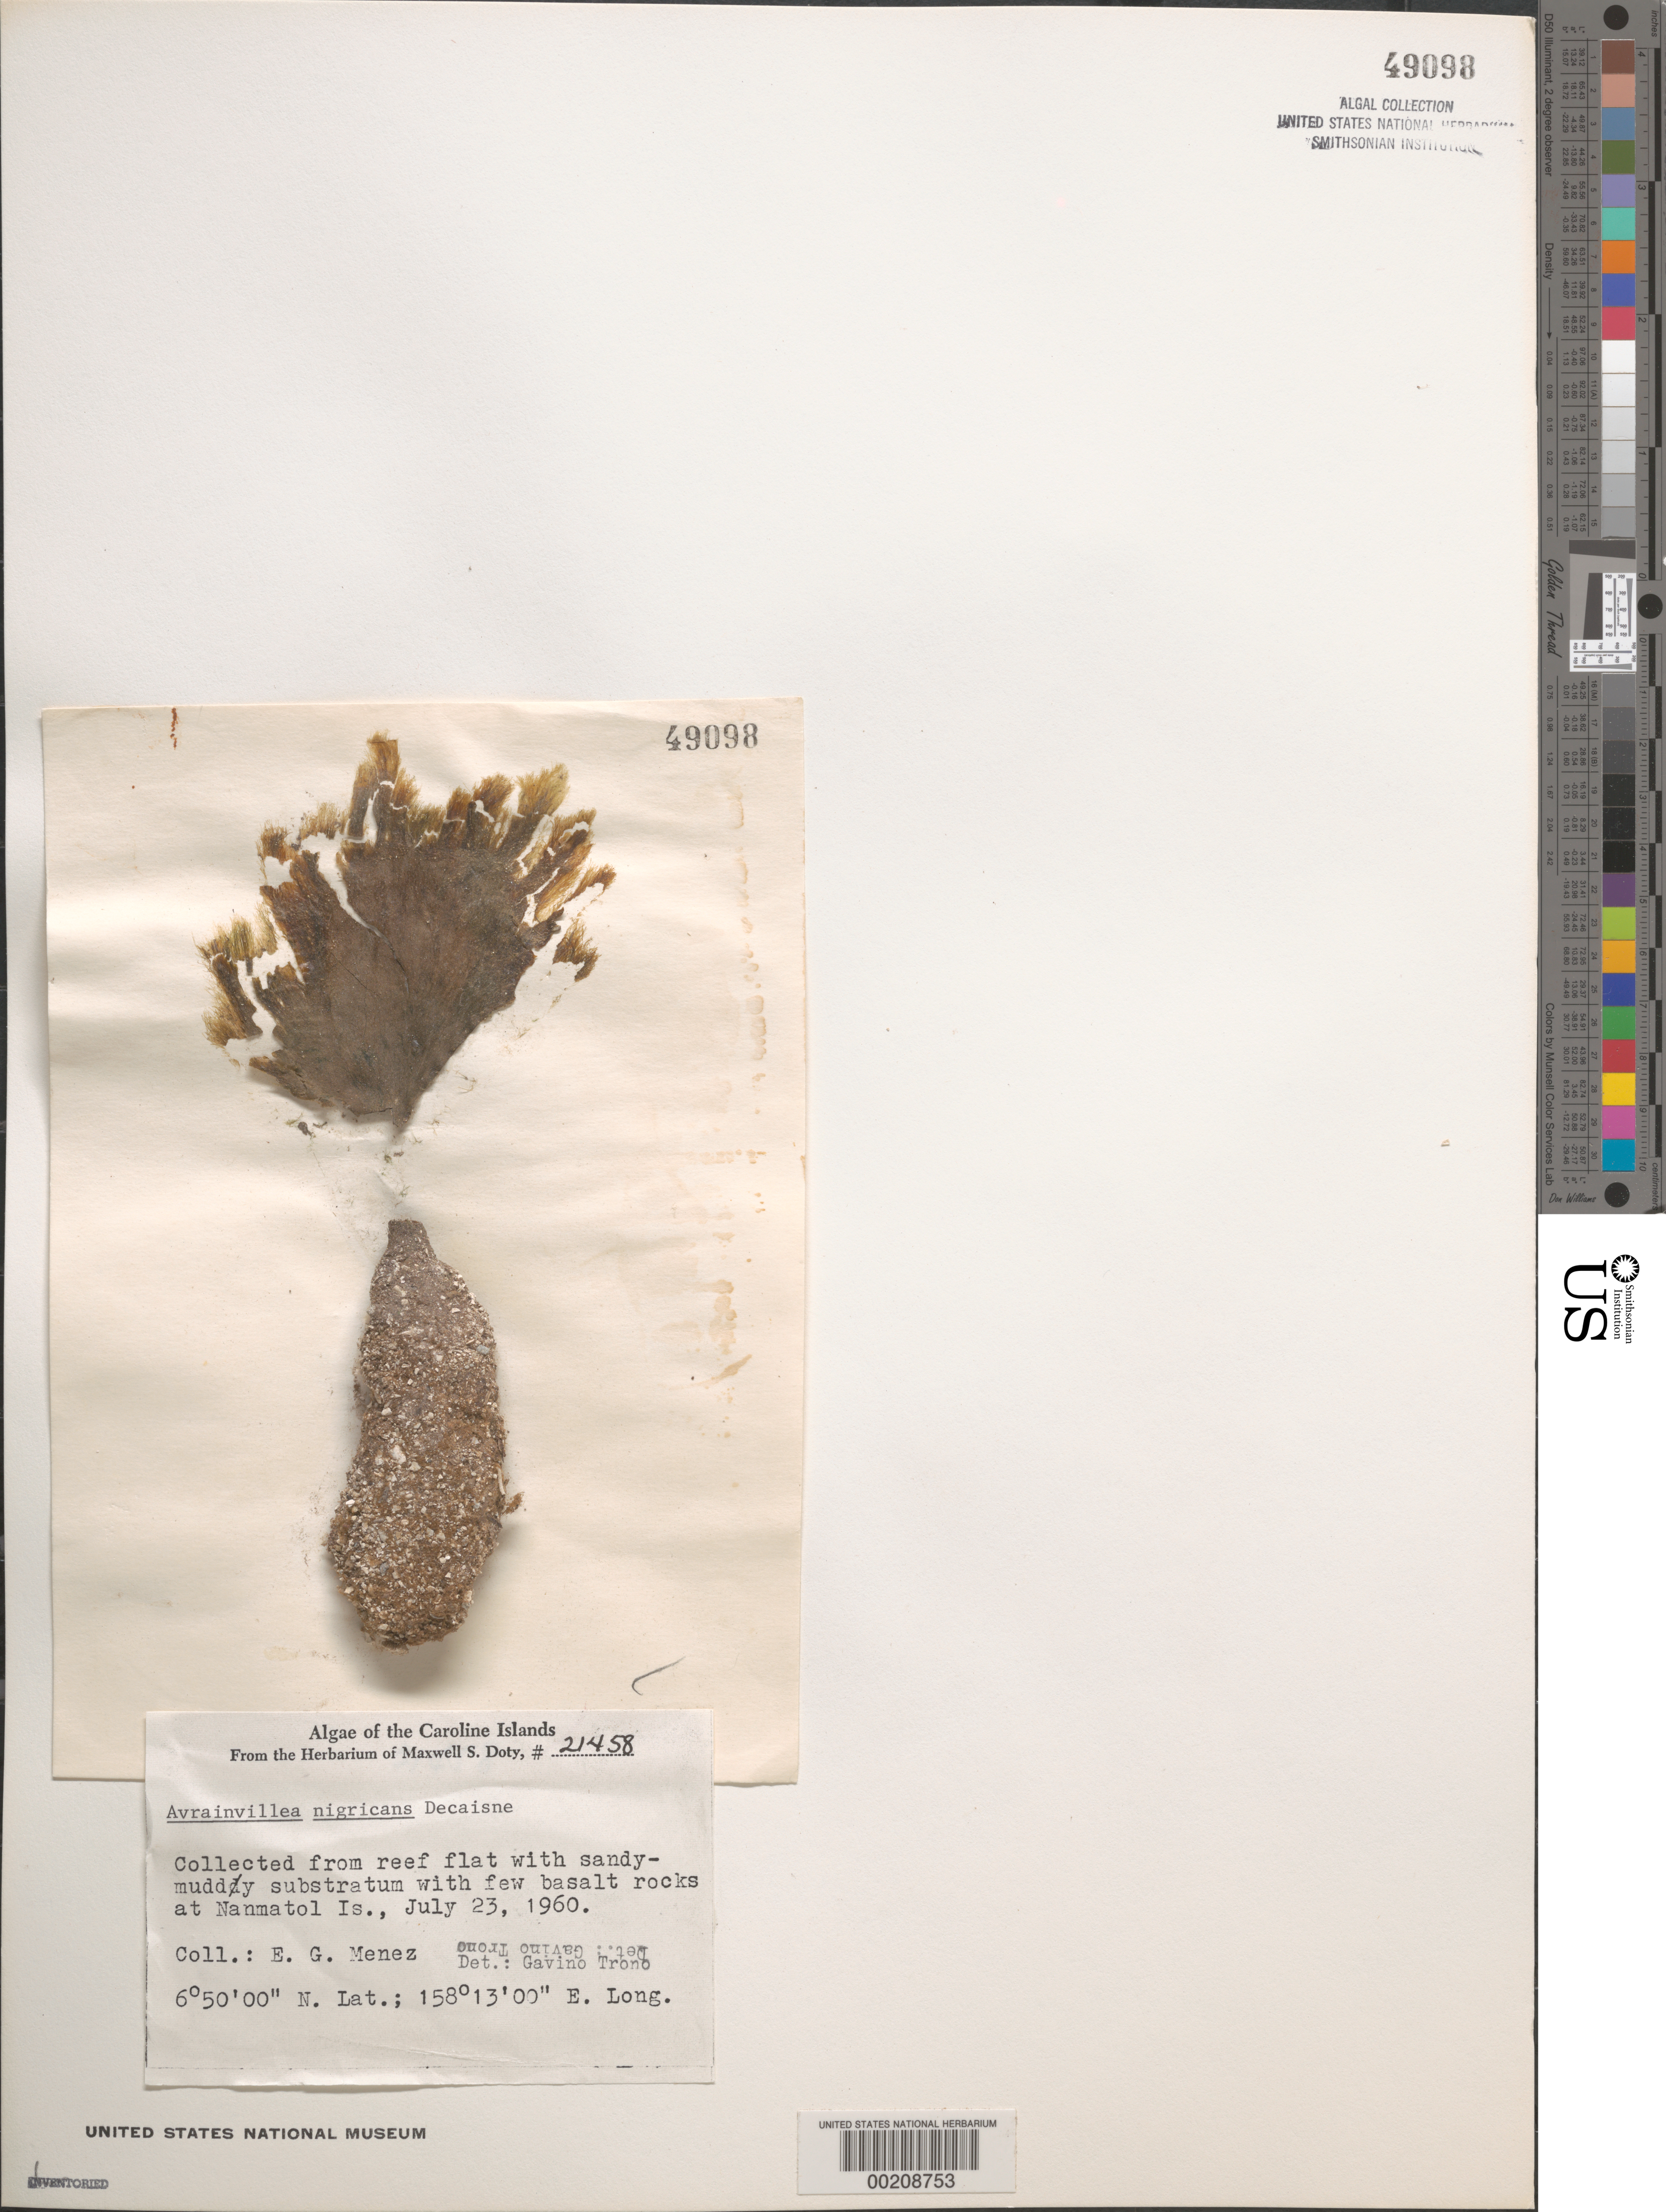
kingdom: Plantae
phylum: Chlorophyta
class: Ulvophyceae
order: Bryopsidales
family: Dichotomosiphonaceae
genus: Avrainvillea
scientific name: Avrainvillea nigricans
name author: Decne.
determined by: Trono, Gavino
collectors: Meñez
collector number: MSD 21458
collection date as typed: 23 Jul 1960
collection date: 1960-07-23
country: Micronesia, Federated States of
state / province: Pohnpei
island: Nanmatol Atoll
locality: Islands off E coast of Pohnpei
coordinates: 6 50' 00" N, 158 13' 00" E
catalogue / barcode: US 49098